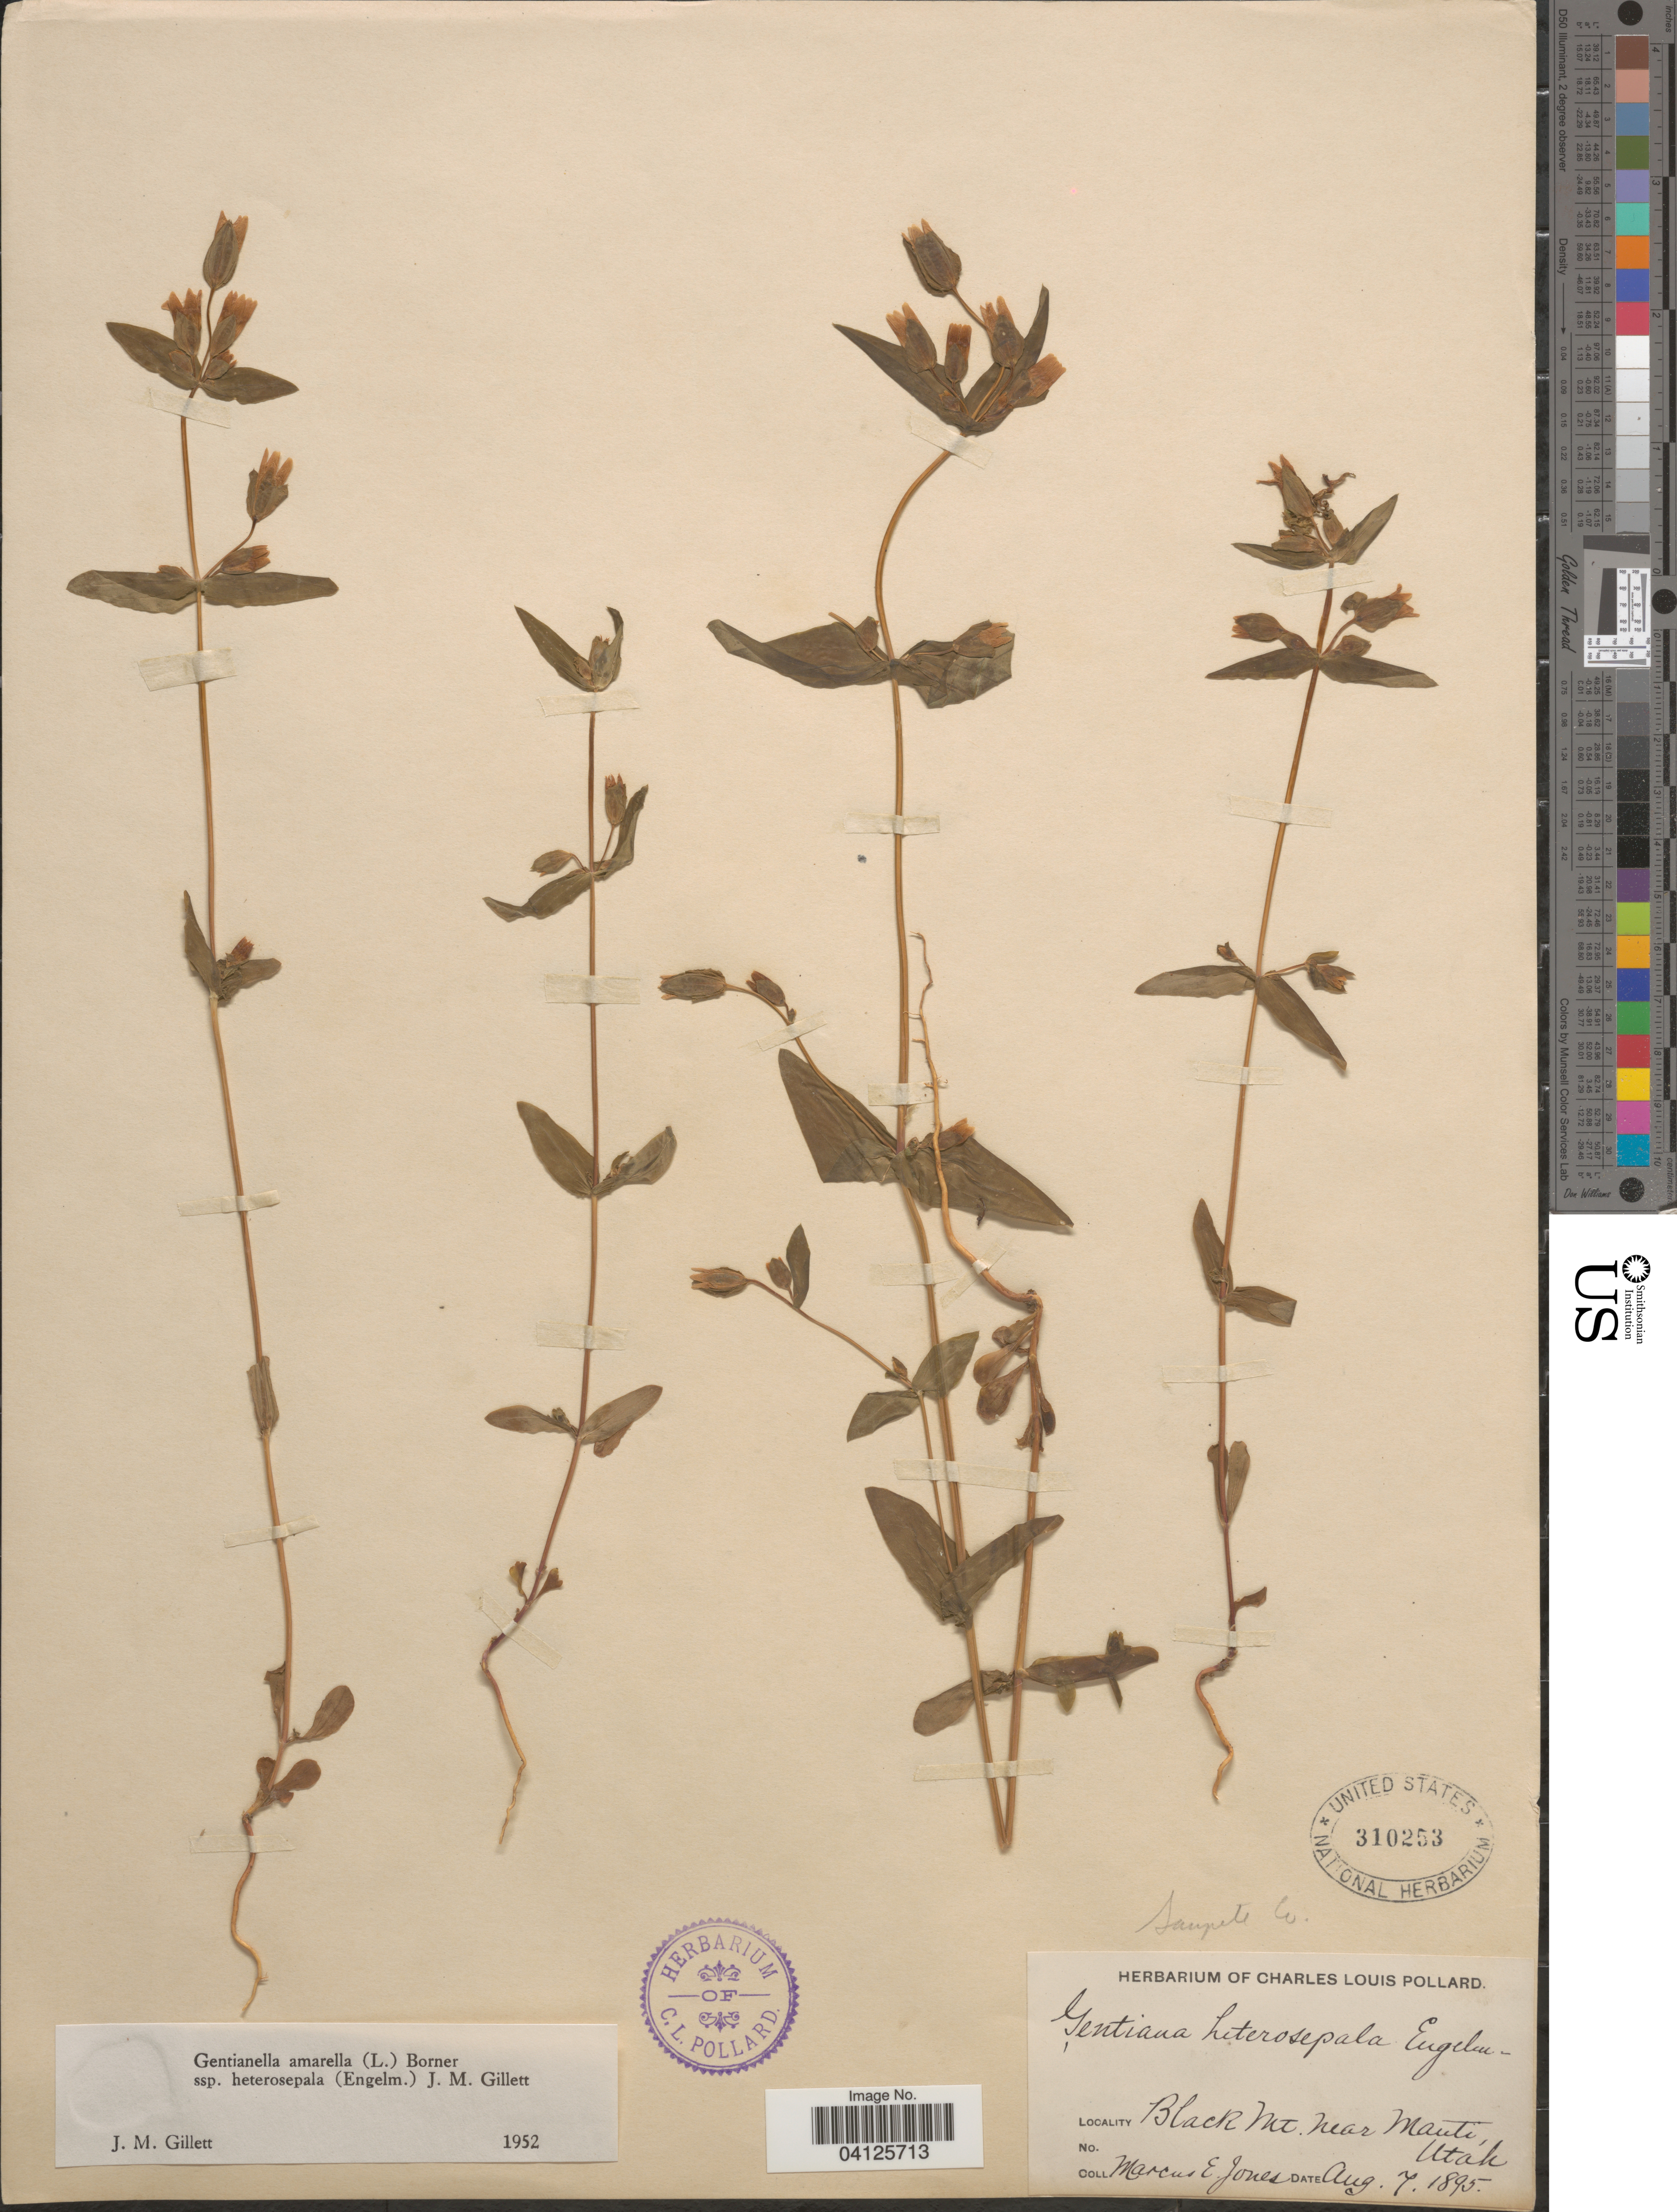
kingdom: Plantae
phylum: Tracheophyta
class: Magnoliopsida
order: Gentianales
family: Gentianaceae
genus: Gentianella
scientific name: Gentianella amarella subsp. heterosepala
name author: (Engelm.) J.M. Gillet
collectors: M. E. Jones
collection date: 1895-08-07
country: United States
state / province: Utah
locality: Black Mt. near Mauti. Sanpete Co.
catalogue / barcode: US 310253